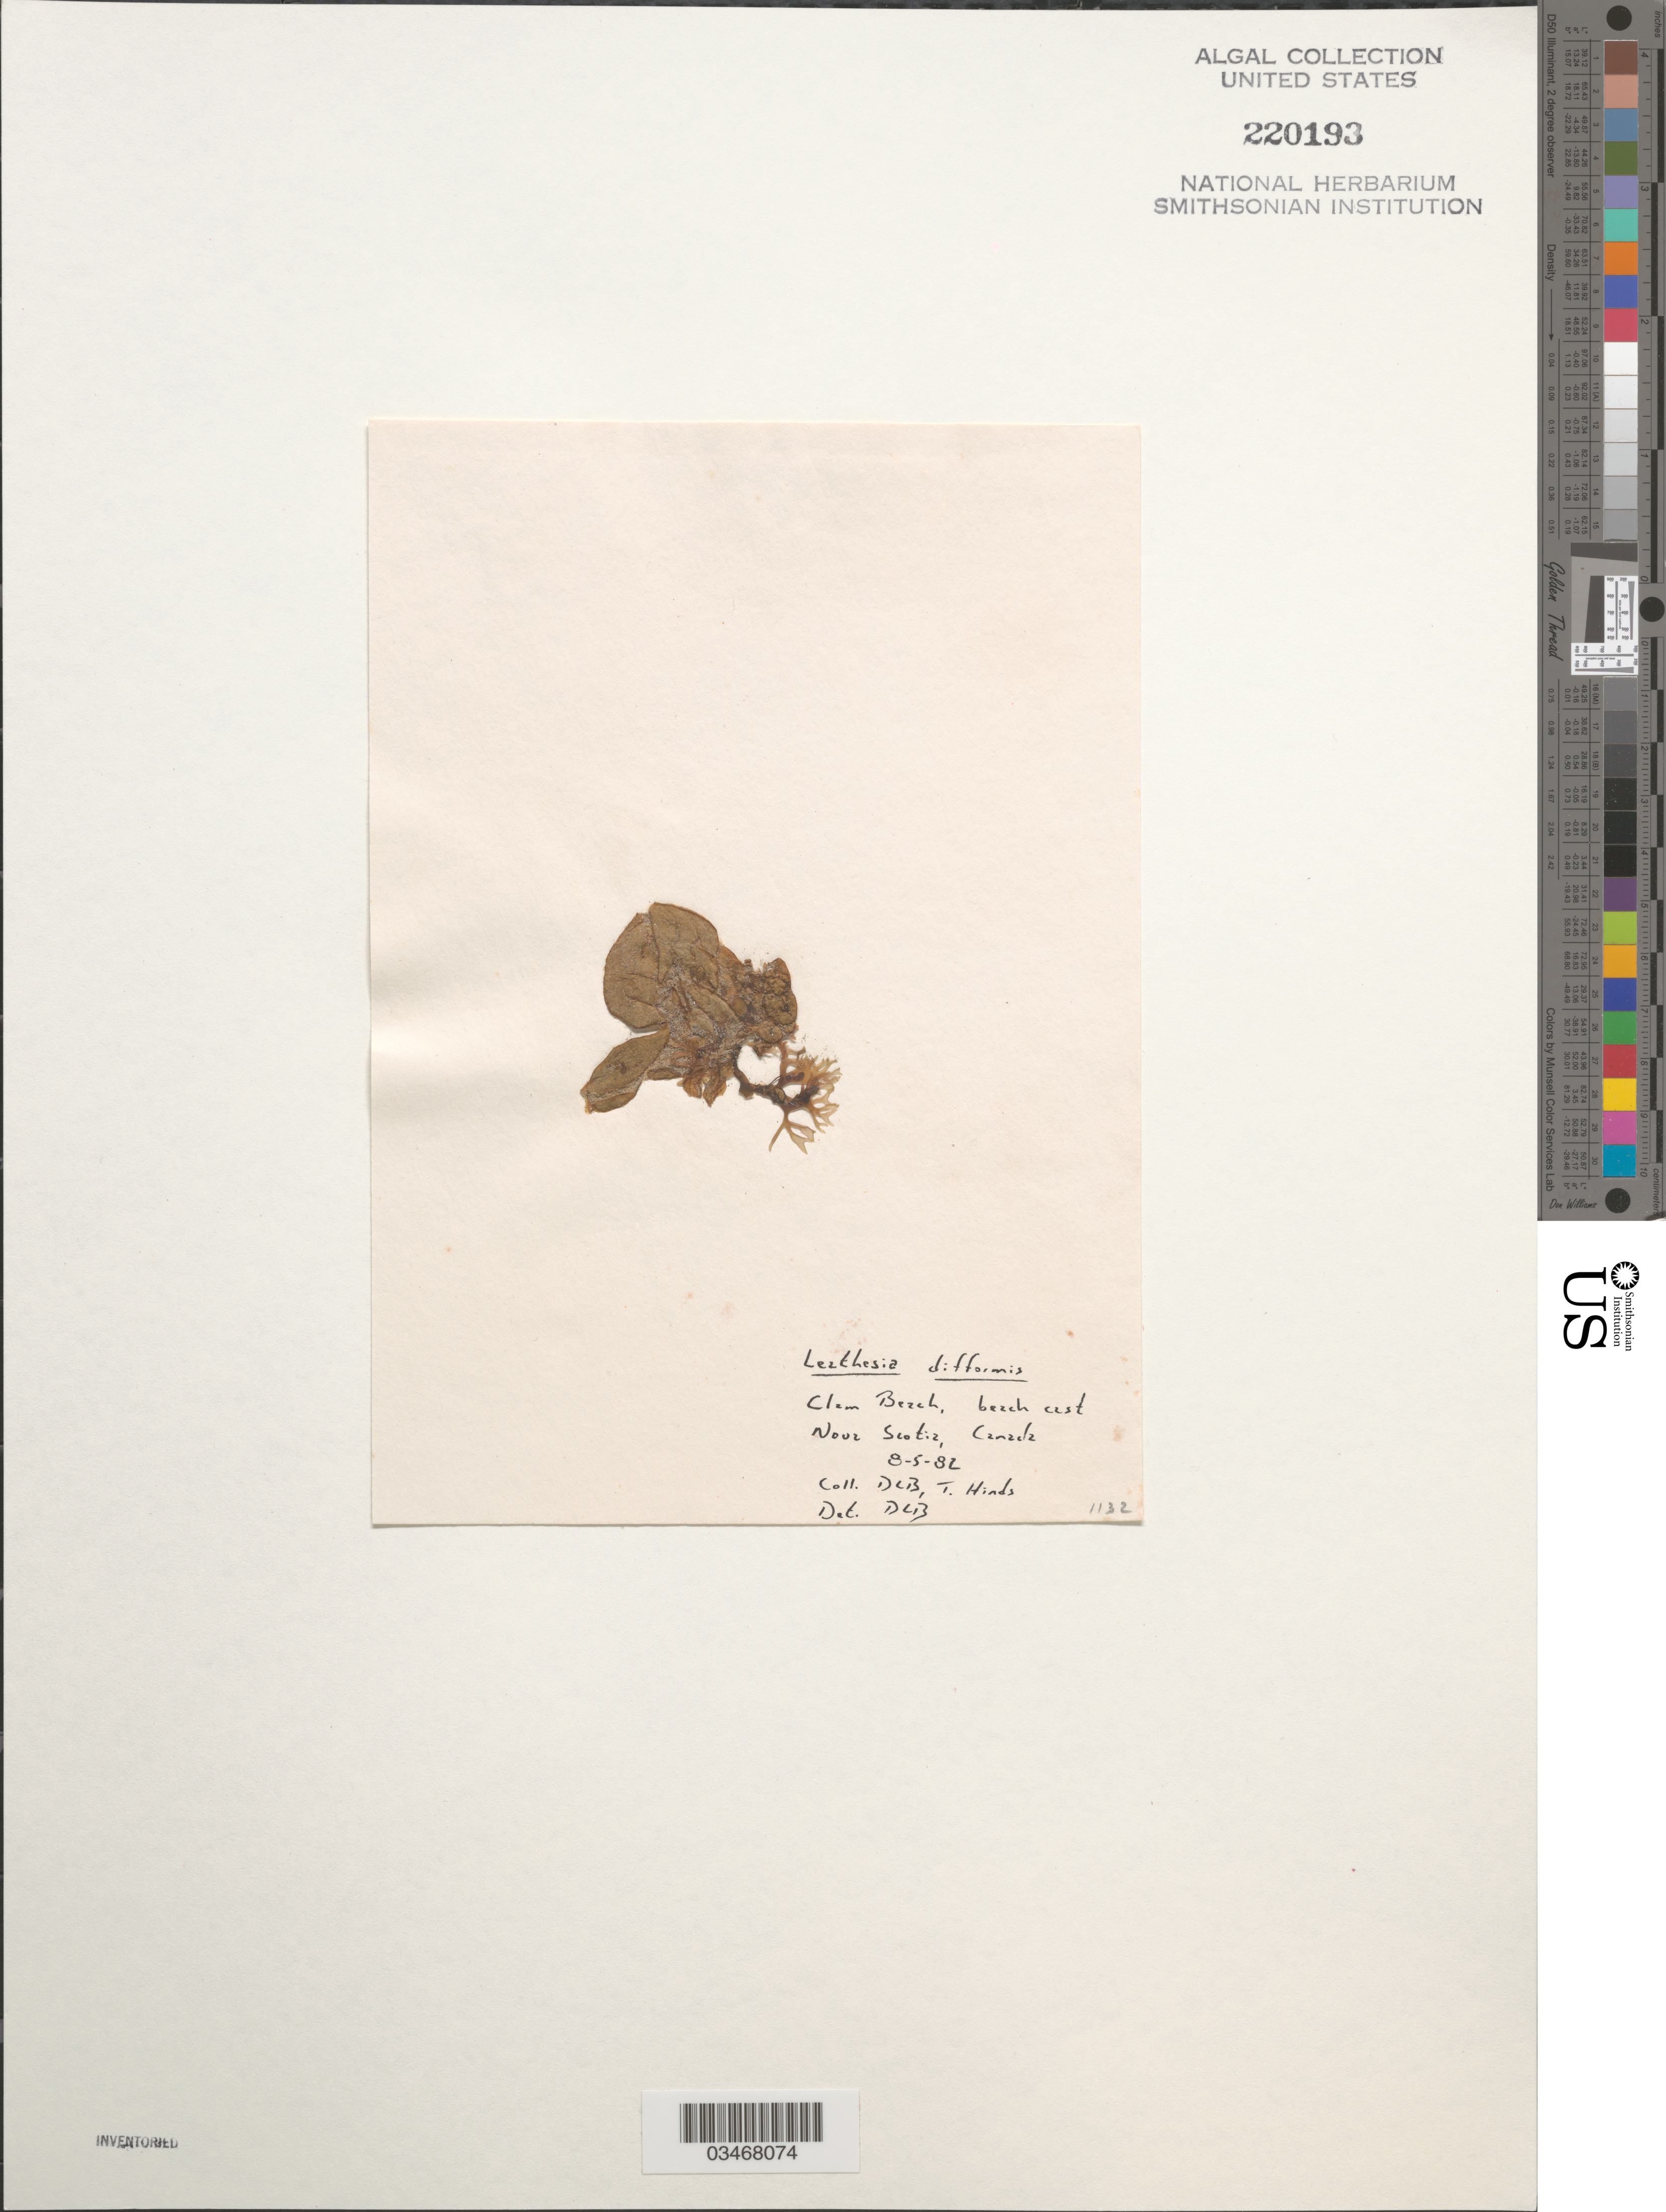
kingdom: Chromista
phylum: Ochrophyta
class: Phaeophyceae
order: Ectocarpales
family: Chordariaceae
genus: Leathesia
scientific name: Leathesia difformis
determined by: Ballantine, D. L.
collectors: D.L. Ballantine & T. Hinds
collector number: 1132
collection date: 1982-08-05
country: Canada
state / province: Nova Scotia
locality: Clam Beach.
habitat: Beach cast.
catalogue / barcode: US 220193